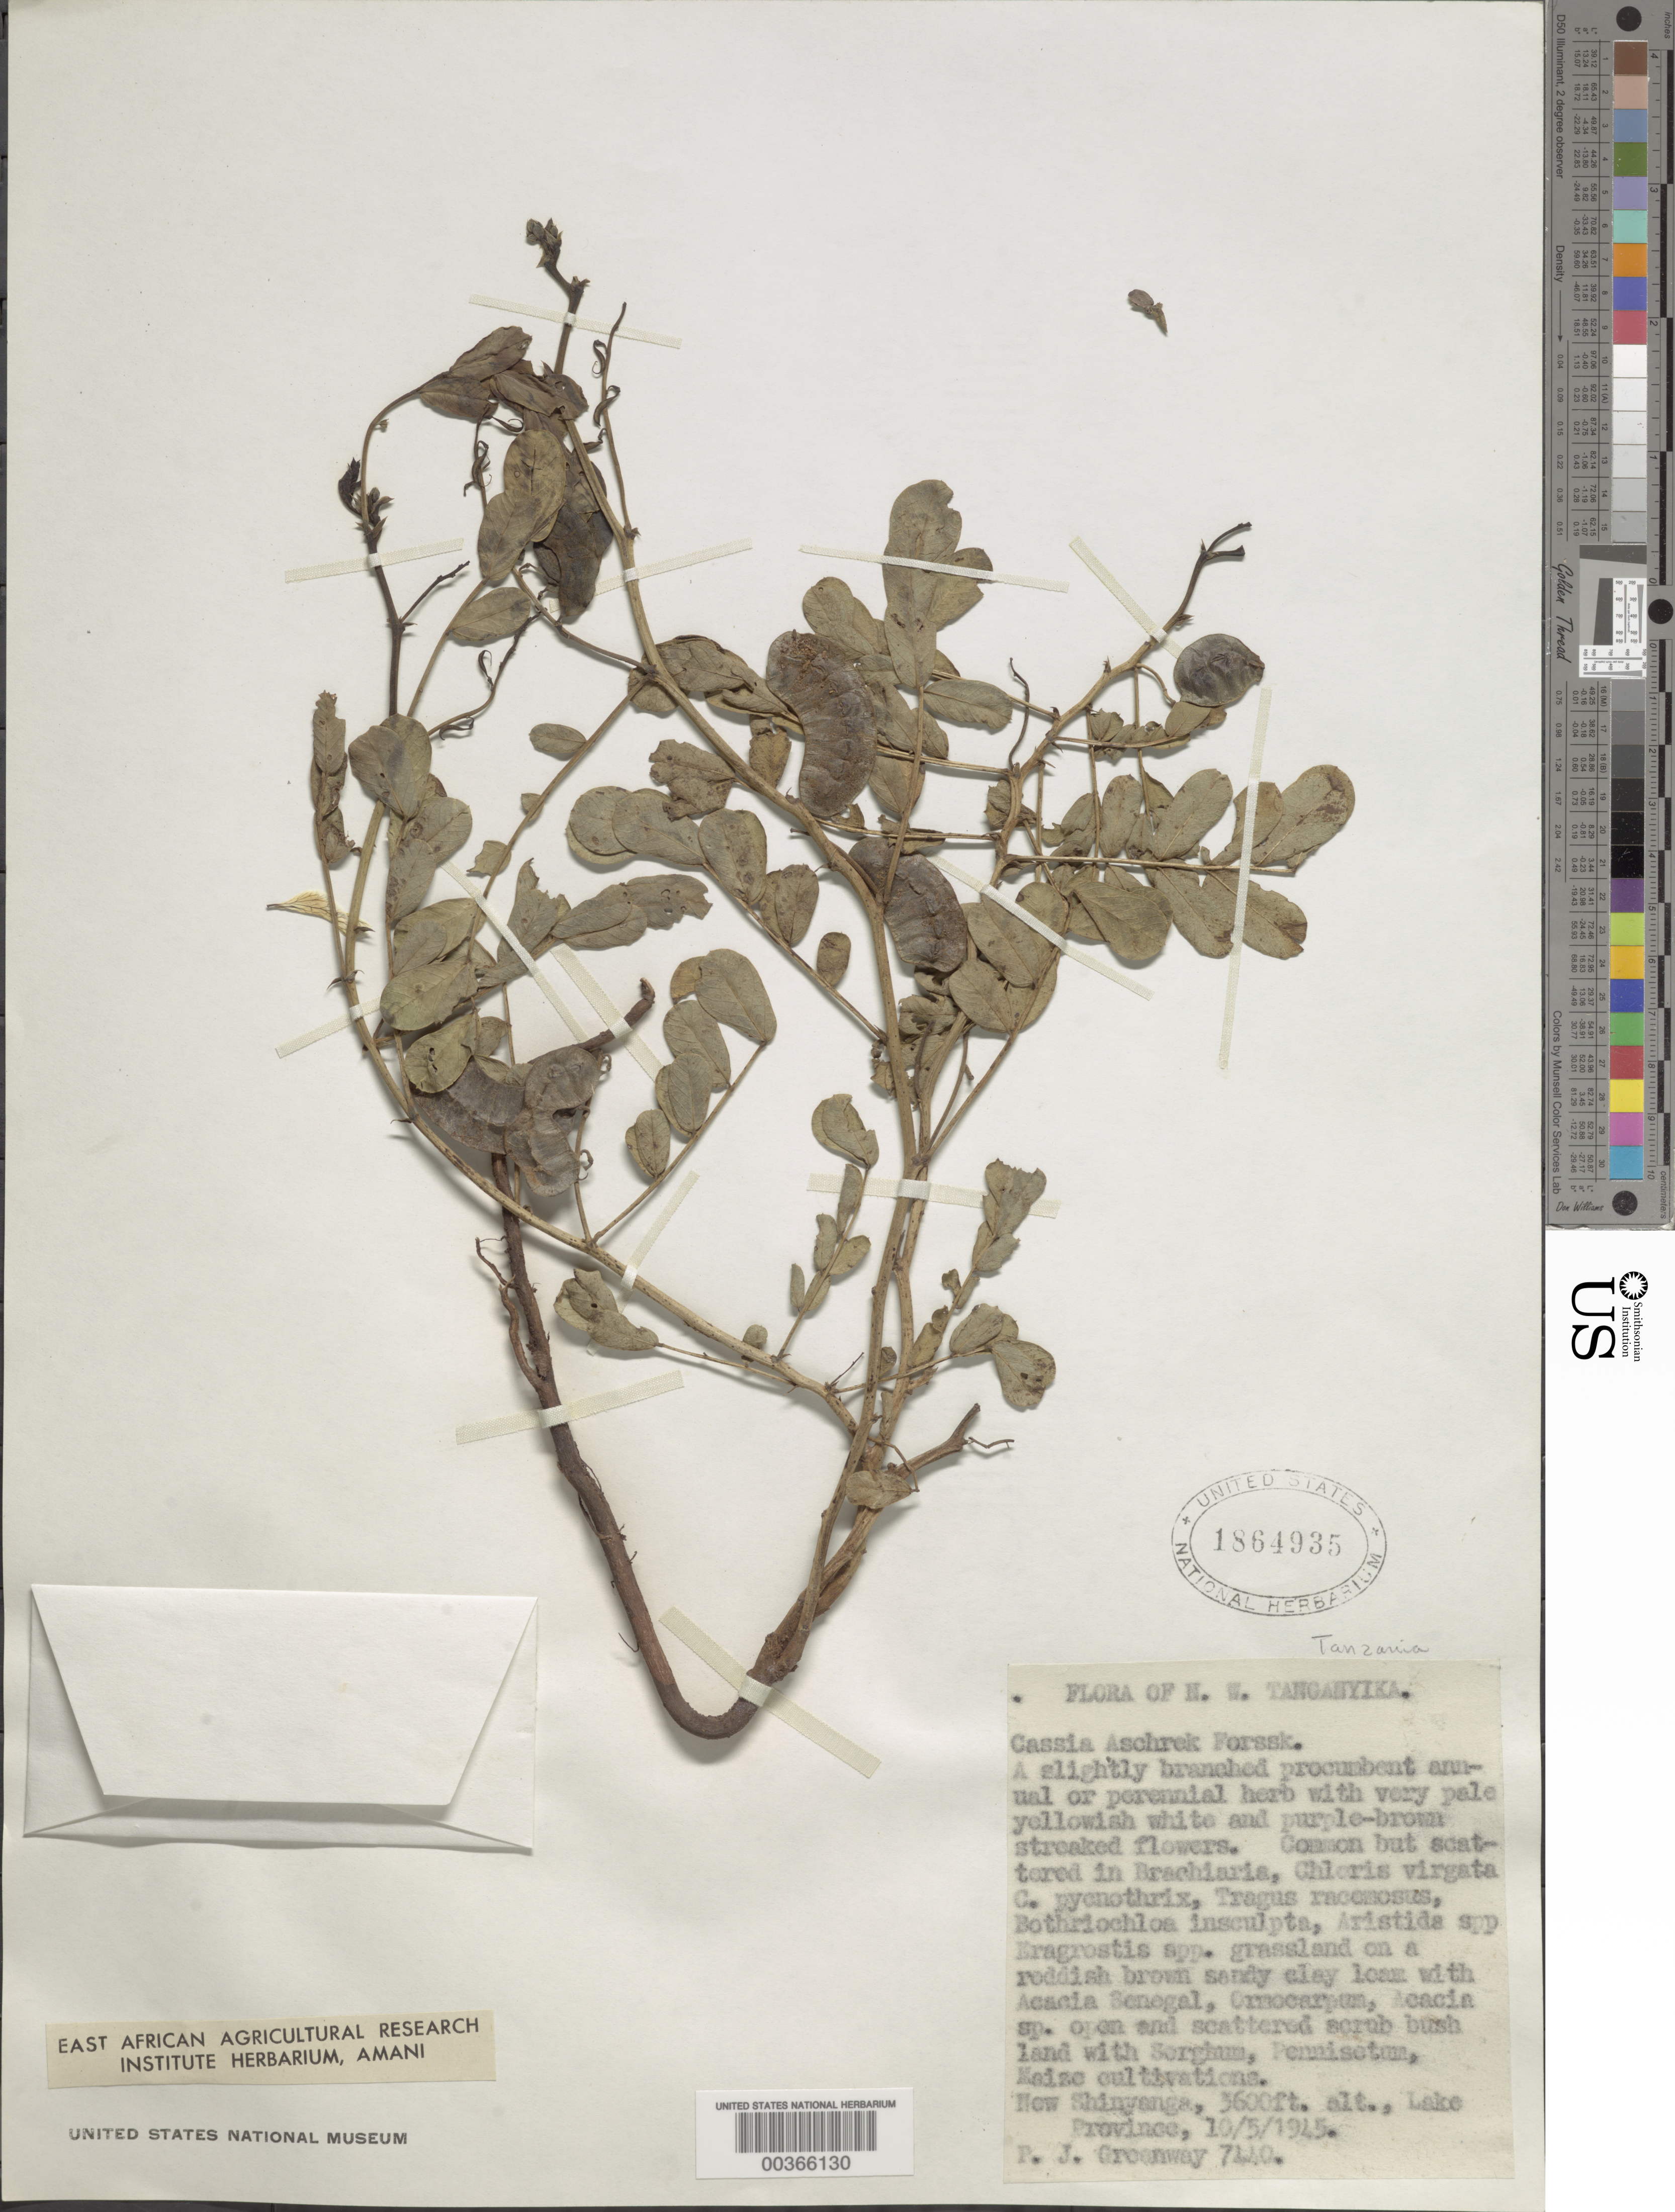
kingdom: Plantae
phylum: Tracheophyta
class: Magnoliopsida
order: Fabales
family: Fabaceae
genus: Cassia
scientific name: Cassia aschrek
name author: Forssk.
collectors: P. J. Greenway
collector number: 7440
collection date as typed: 10 May 1945 or 05 Oct 1945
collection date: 1945-05-10 or 1945-10-05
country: Tanzania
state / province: Shinyanga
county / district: Lake Prov.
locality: New shinyanga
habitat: Grassland on a reddish brown sandy clay loam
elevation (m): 1097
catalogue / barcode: US 1864935